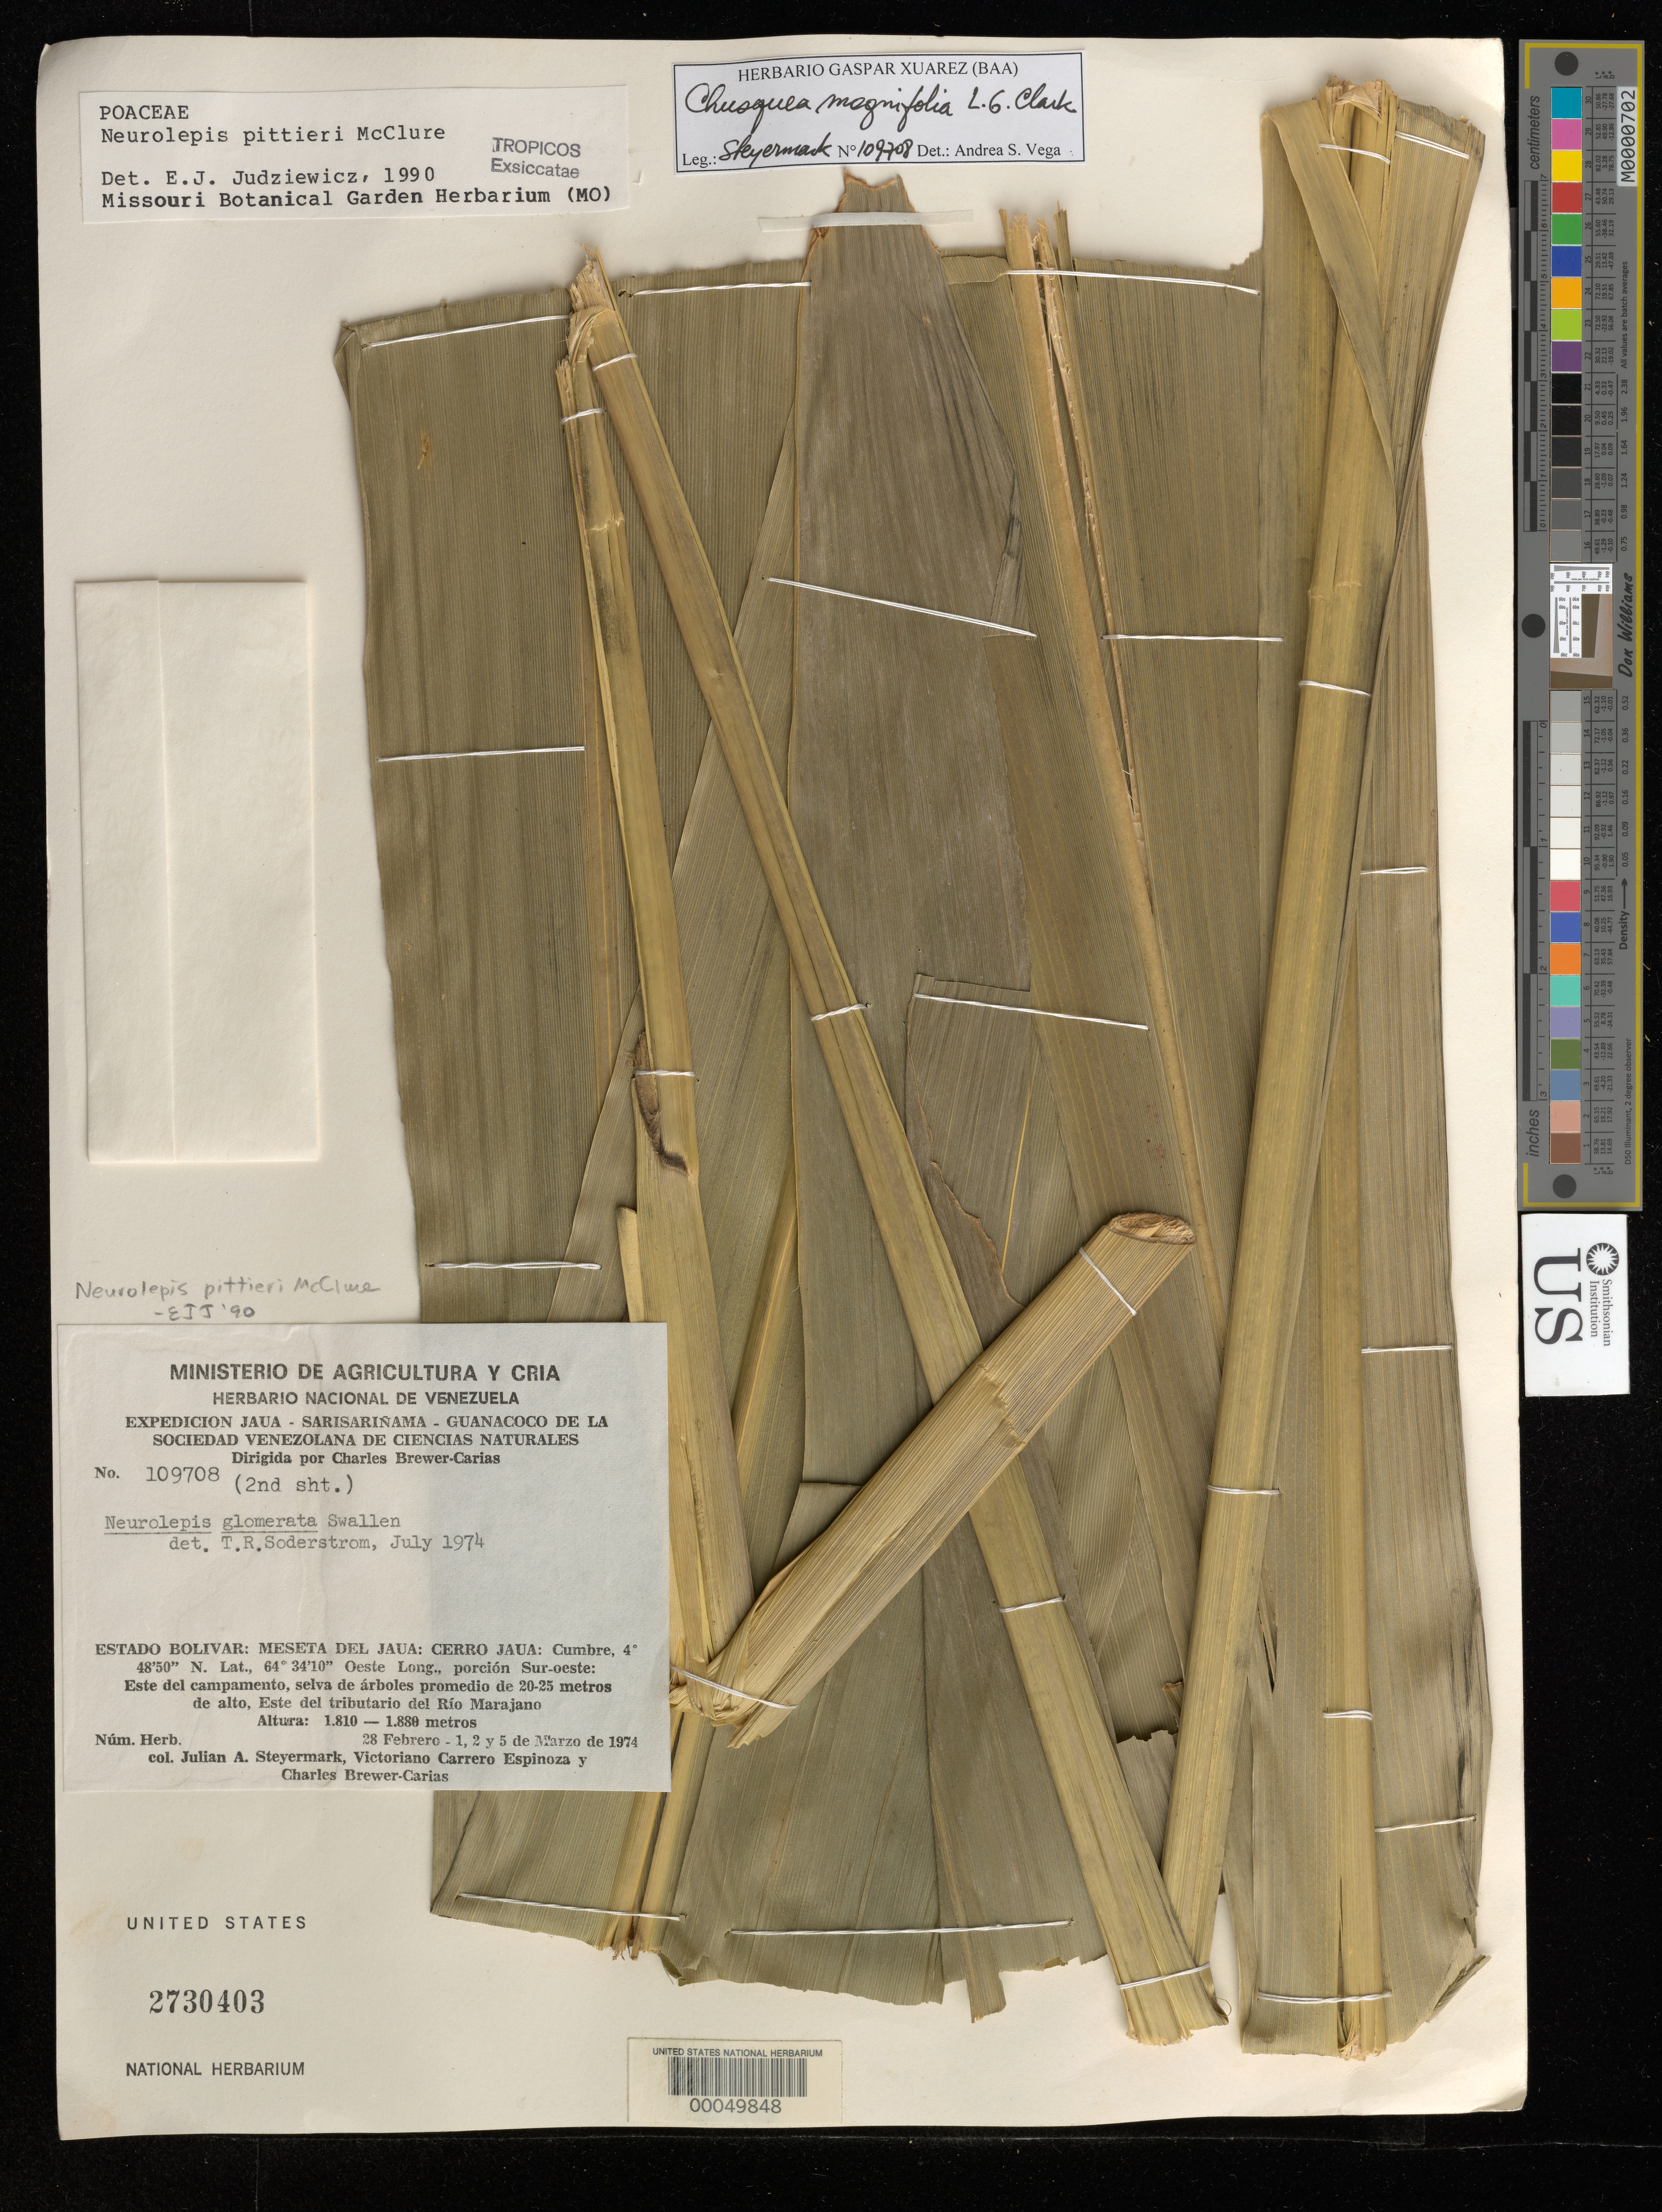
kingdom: Plantae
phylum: Tracheophyta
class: Liliopsida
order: Poales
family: Poaceae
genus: Chusquea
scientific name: Chusquea magnifolia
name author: L.G. Clark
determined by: Vega, A. S.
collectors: J. Steyermark, V. Carreño E. & C. Brewer-Carias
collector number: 109708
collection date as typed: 28 Feb 1974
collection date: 1974-02-28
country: Venezuela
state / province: Bolivar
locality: Meseta del java; cerro jaua; cumbre; este del campamento; este del tributario del rio marajano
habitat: Selva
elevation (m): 1810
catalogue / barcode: US 2730403